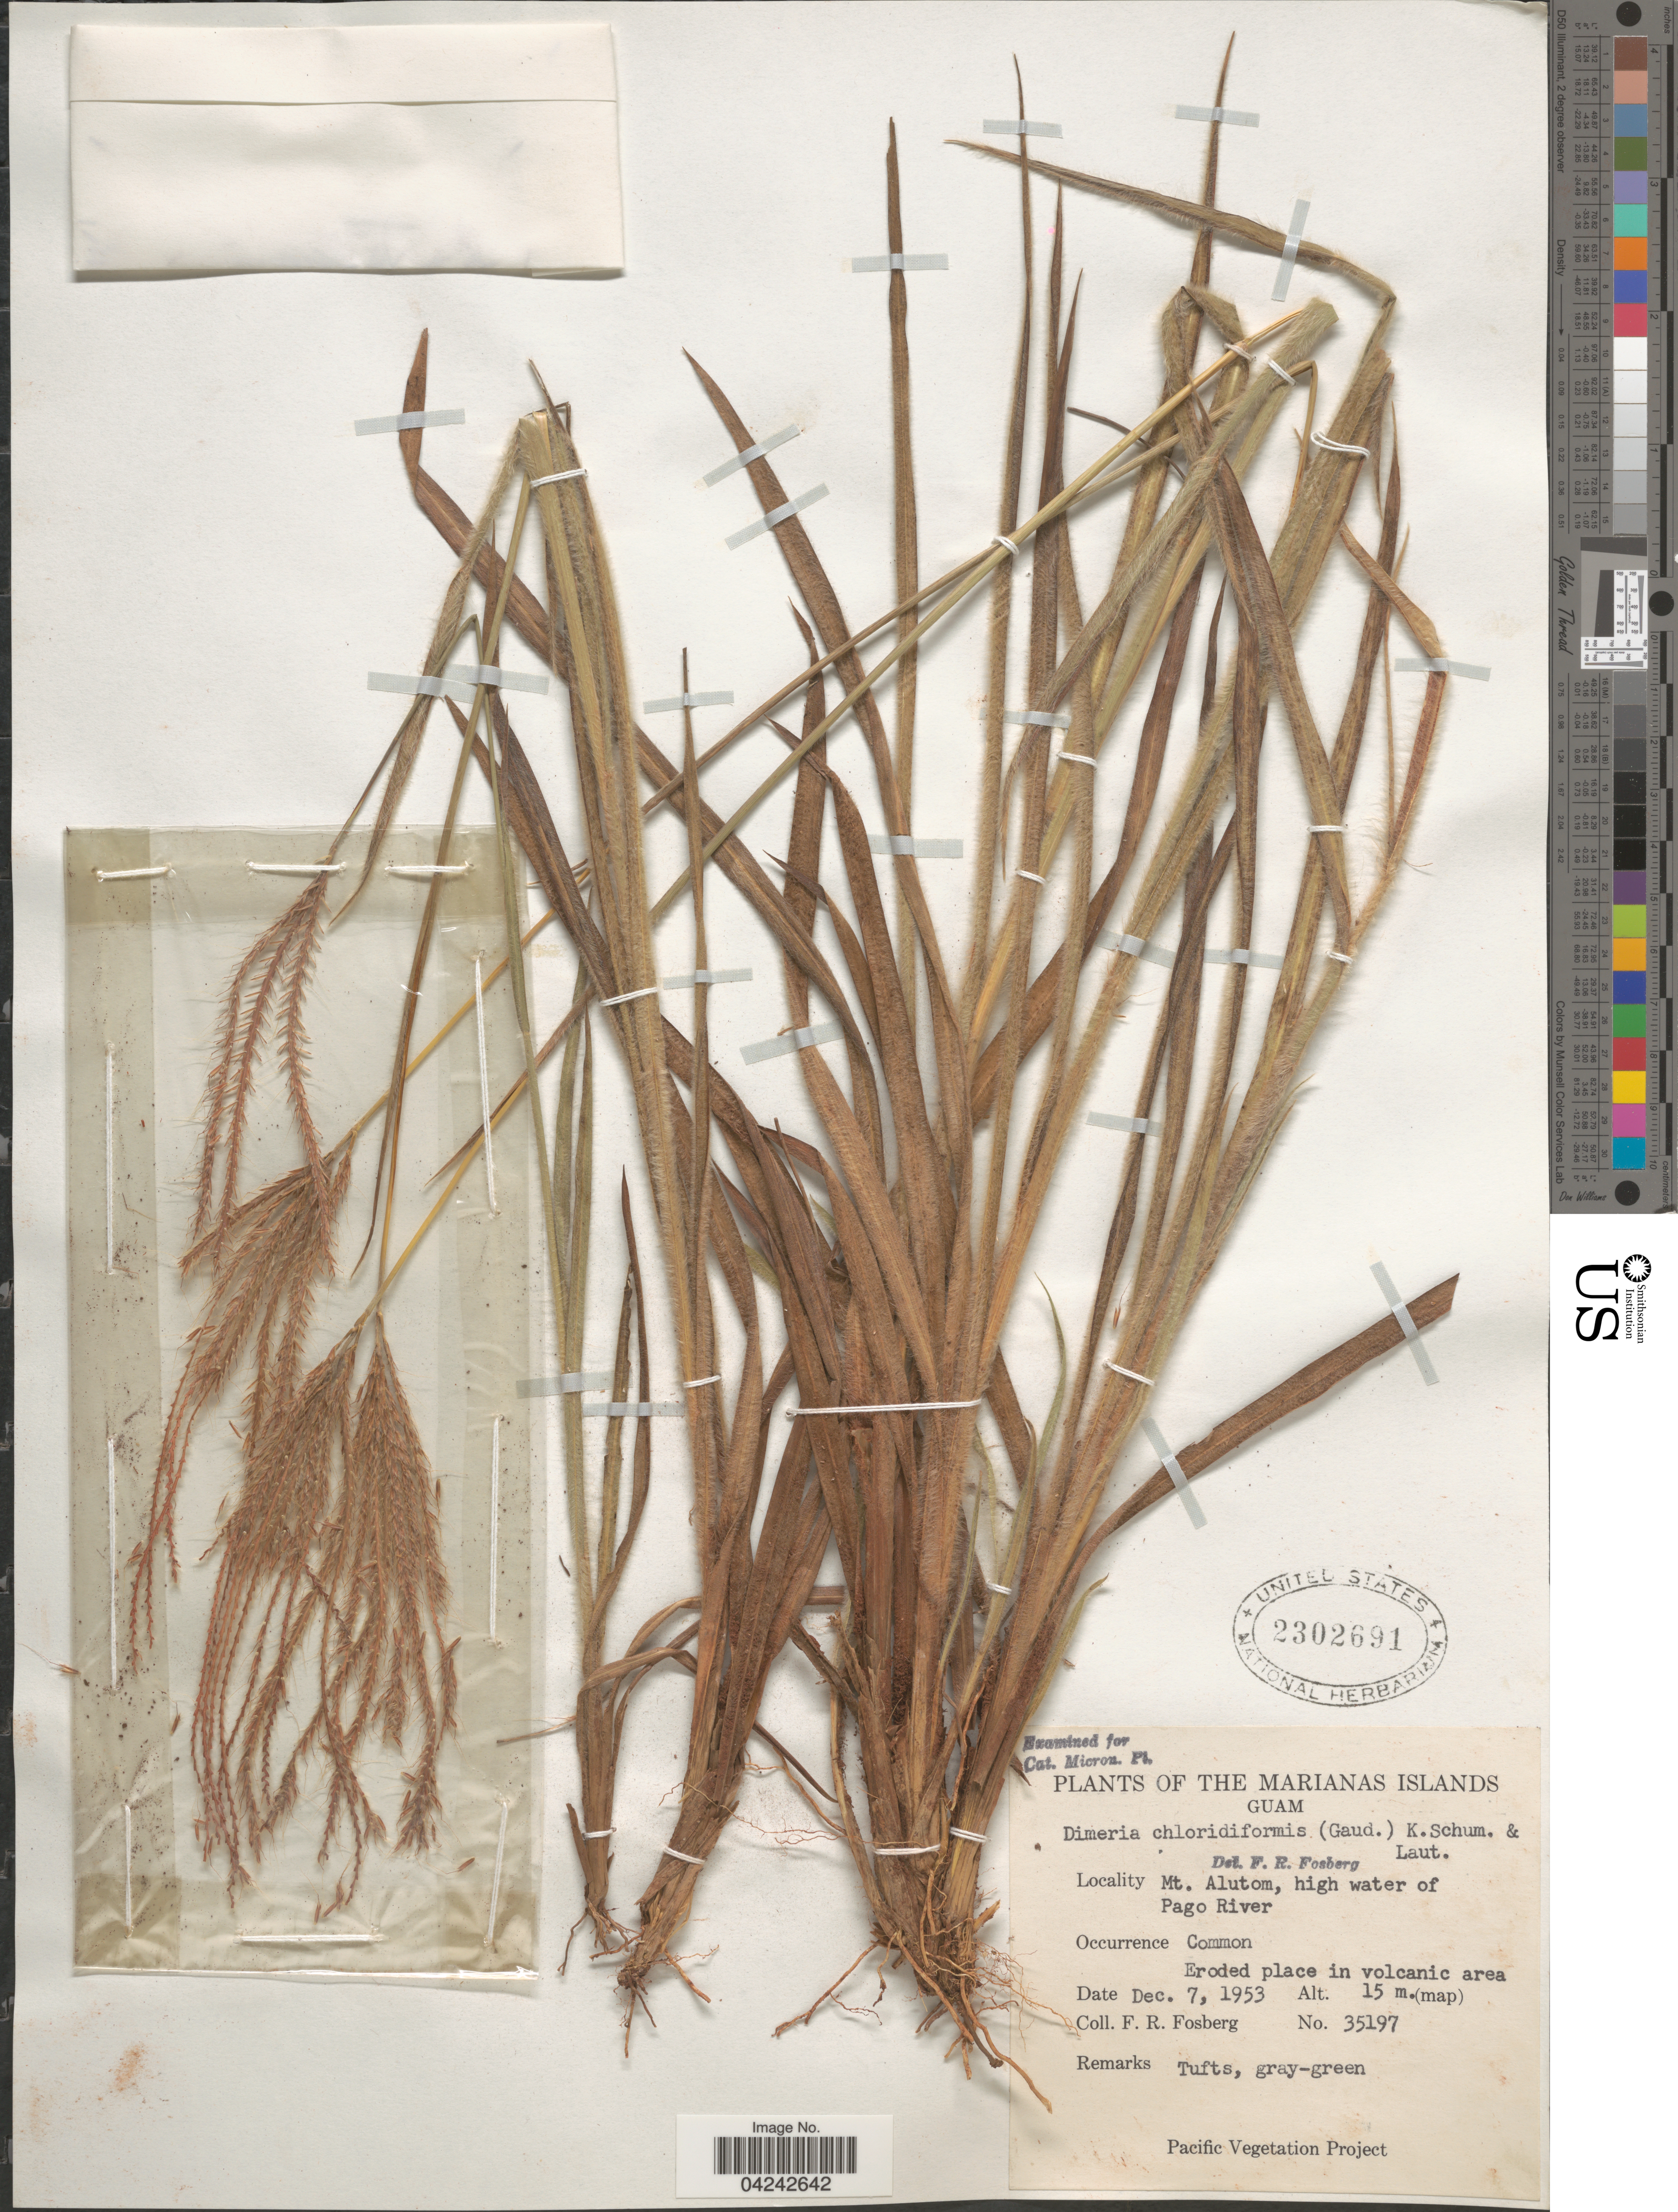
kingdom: Plantae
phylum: Tracheophyta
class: Liliopsida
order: Poales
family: Poaceae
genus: Dimeria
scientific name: Dimeria chloridiformis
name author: (Gaudich.) Schum. & Lauterb.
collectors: F. R. Fosberg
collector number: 35197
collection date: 1953-12-07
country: Guam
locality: The Marianas Islands. Mt. Alutom, high water of Pago River.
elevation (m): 15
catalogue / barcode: US 2302691